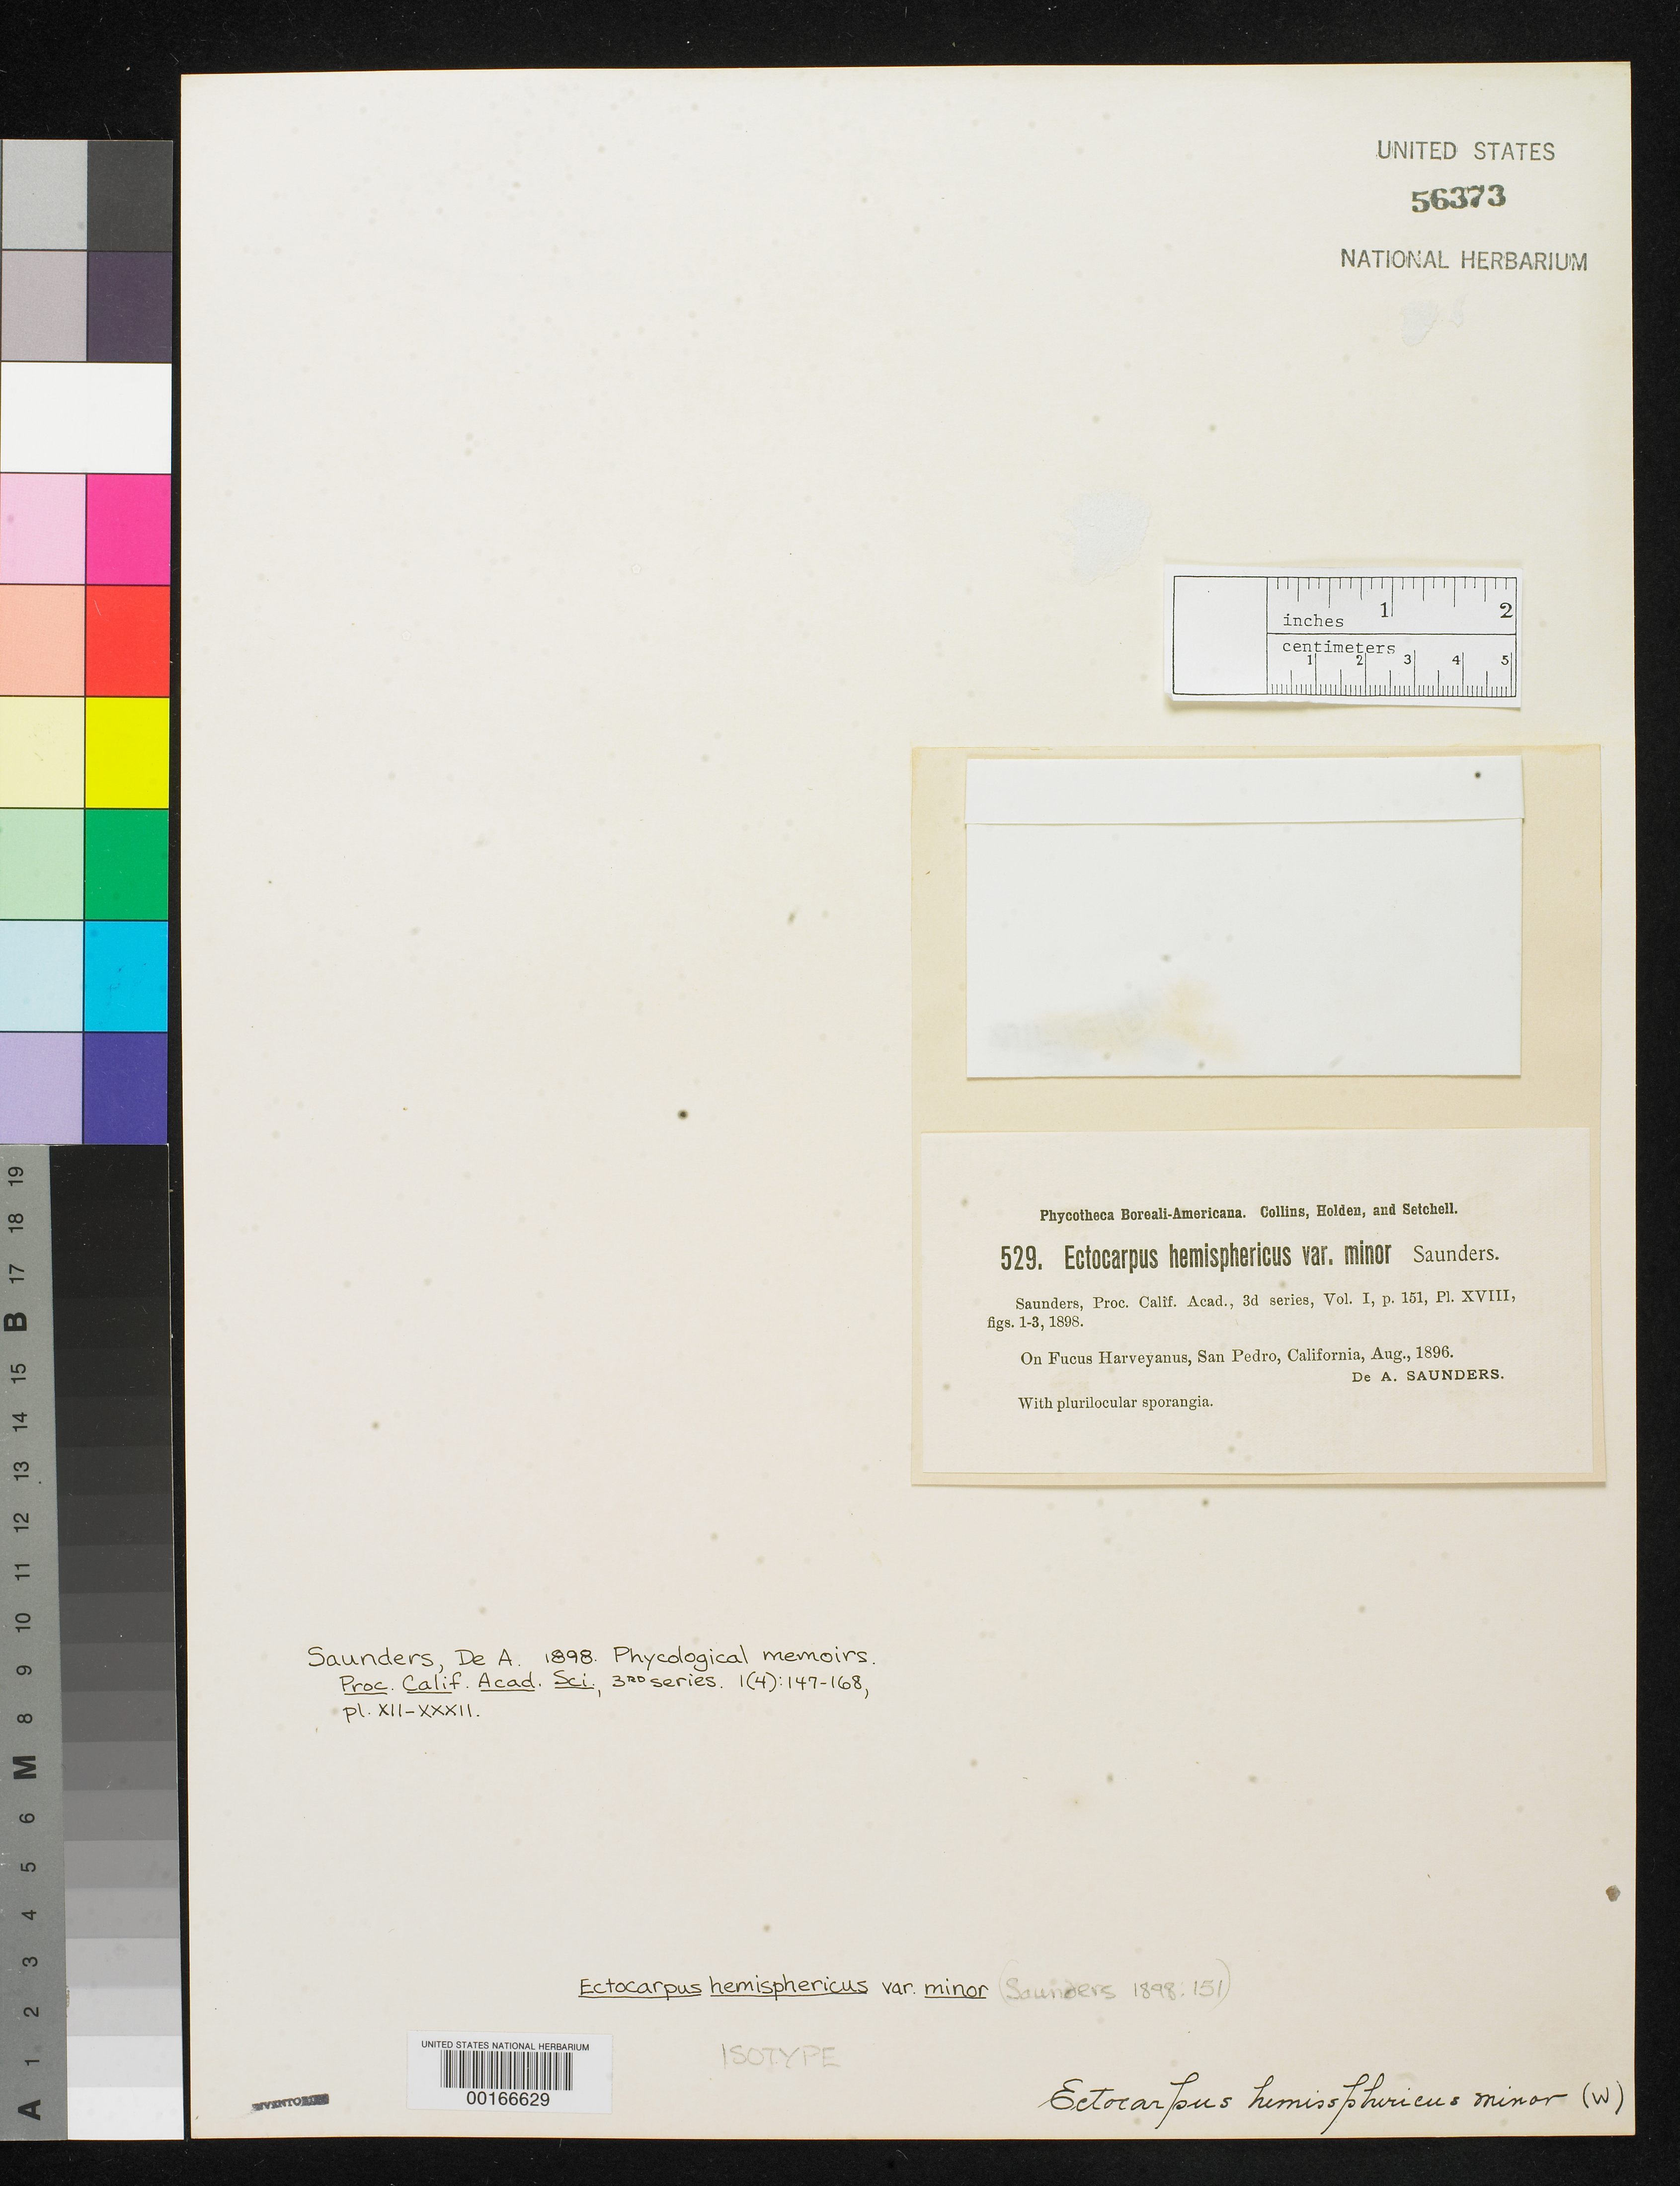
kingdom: Chromista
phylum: Ochrophyta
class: Phaeophyceae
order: Ectocarpales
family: Ectocarpaceae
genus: Ectocarpus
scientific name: Ectocarpus hemisphaericus var. minor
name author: D.A. Saunders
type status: Isotype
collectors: D. Saunders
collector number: PB-A 529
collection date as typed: Aug 1896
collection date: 1896-08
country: United States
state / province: California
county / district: Los Angeles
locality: San Pedro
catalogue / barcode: US 56373